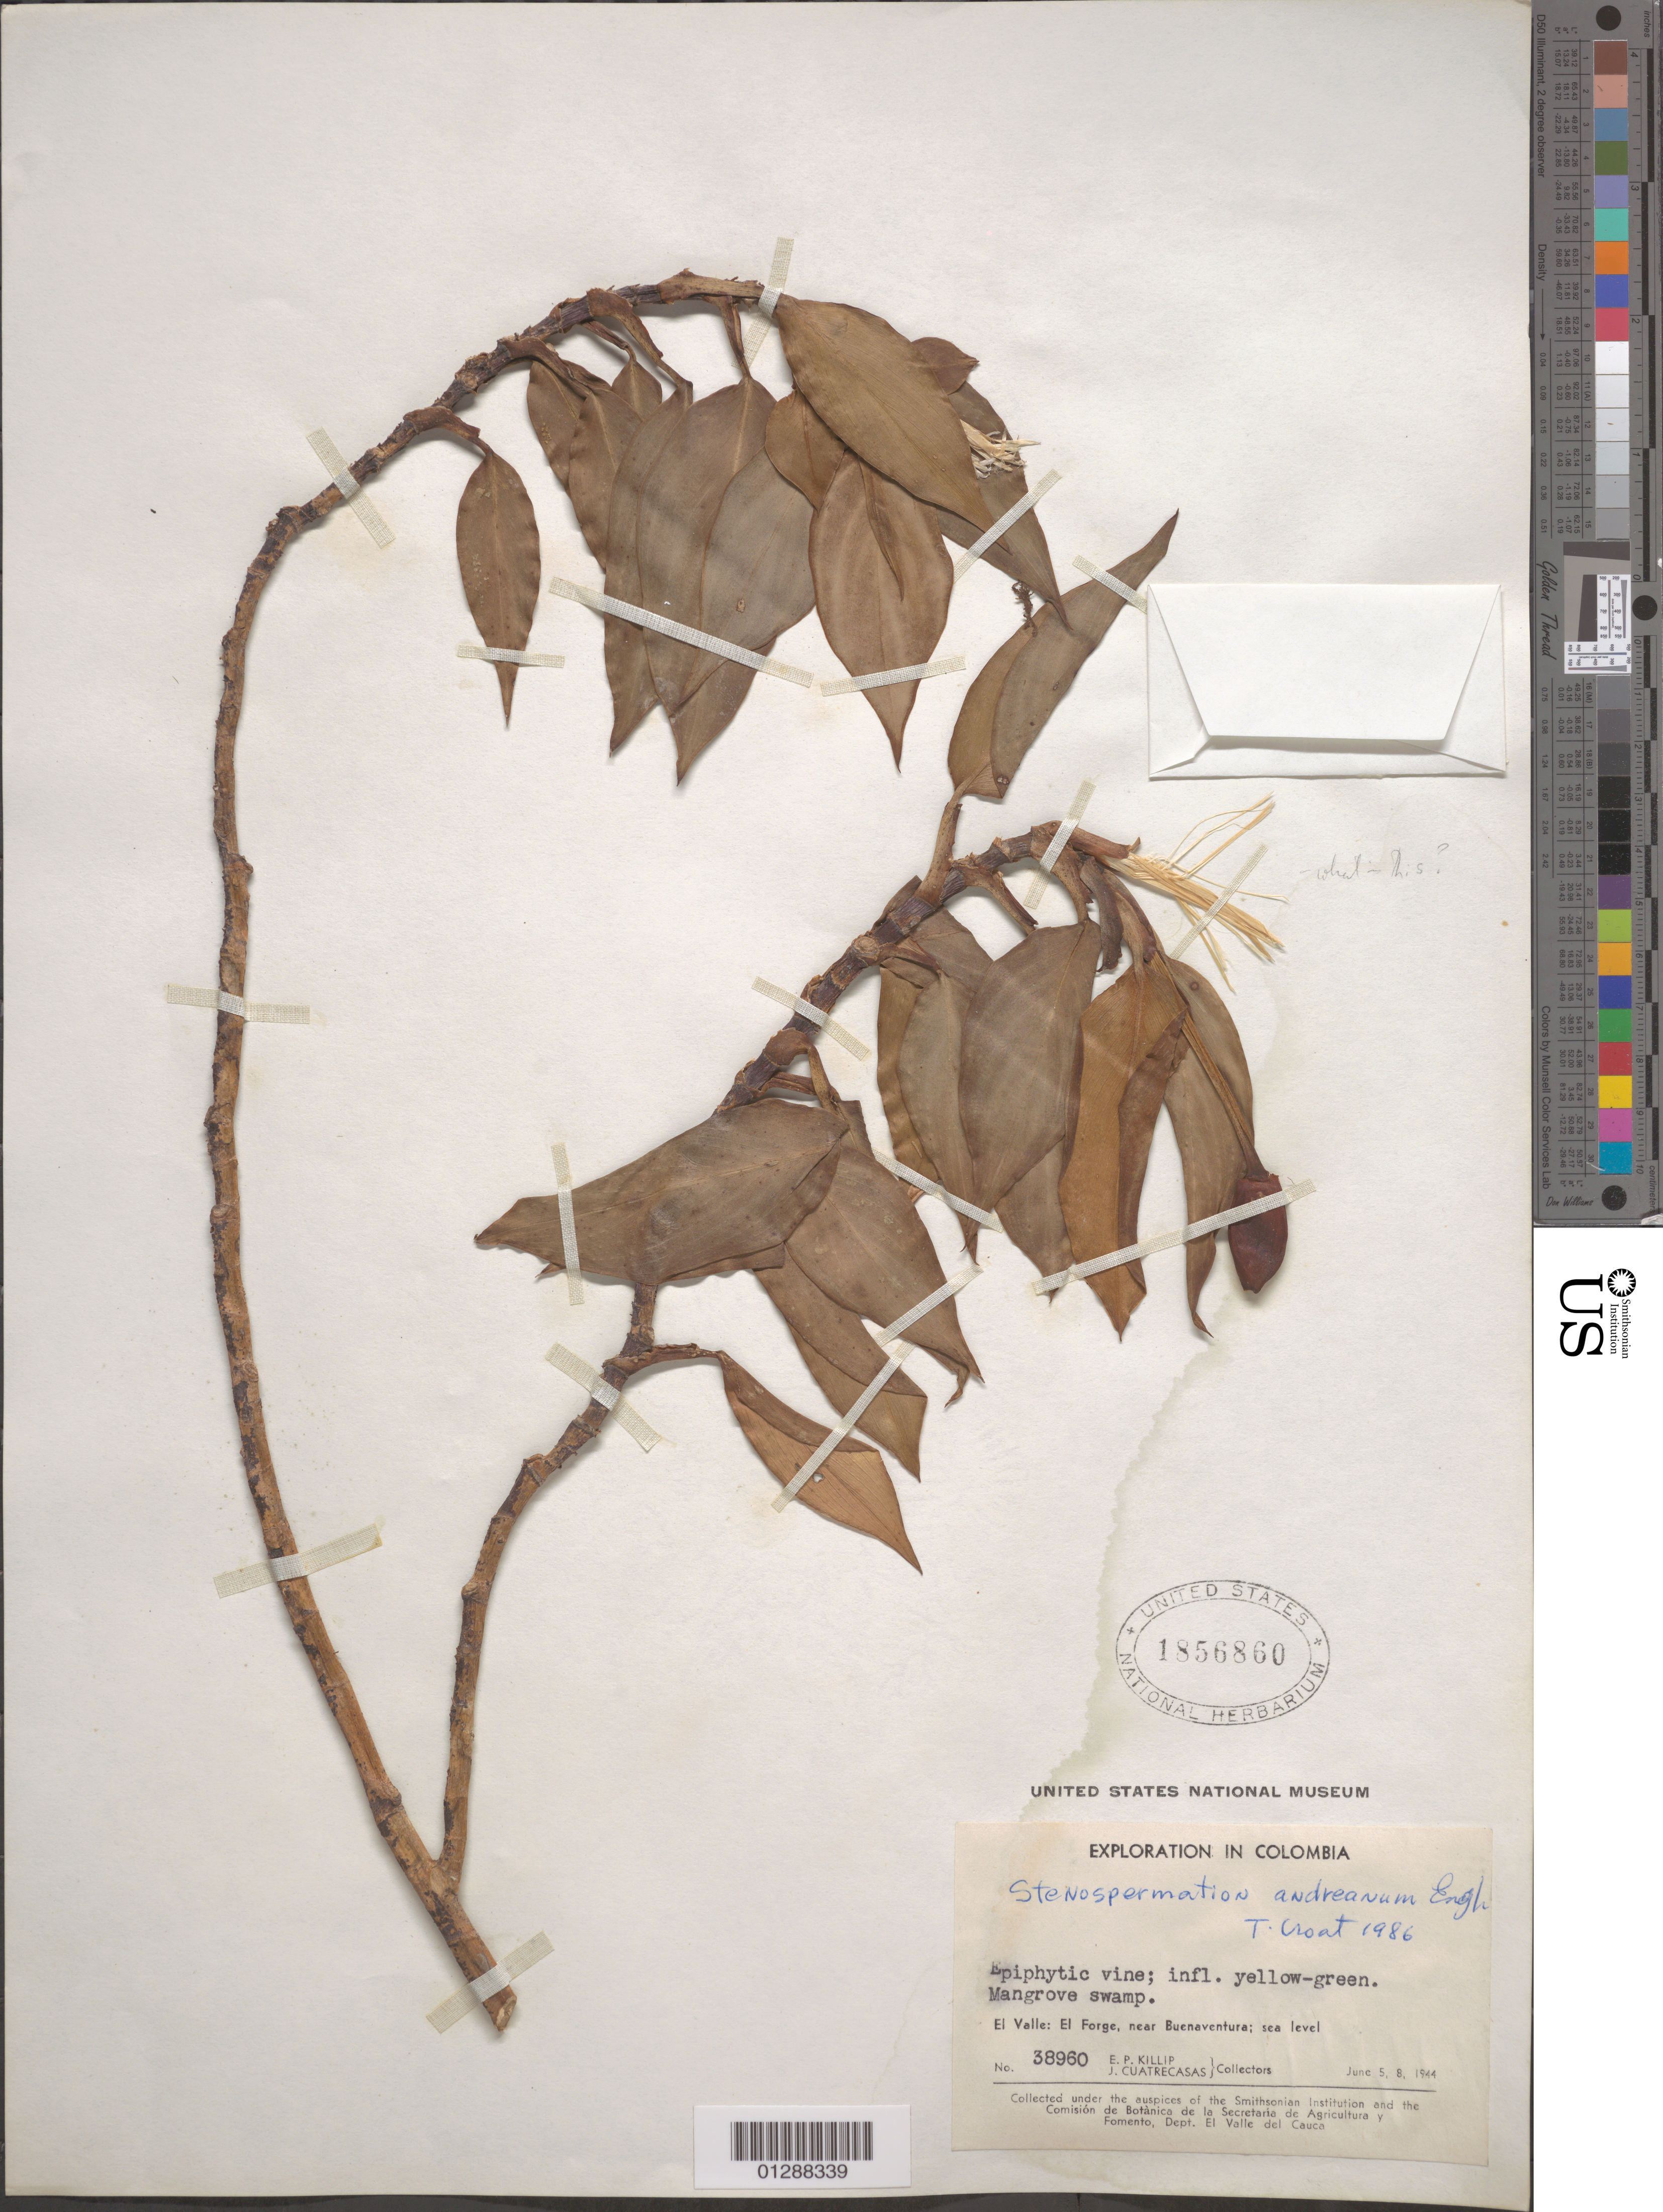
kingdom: Plantae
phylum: Tracheophyta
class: Liliopsida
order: Alismatales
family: Araceae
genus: Stenospermation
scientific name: Stenospermation andreanum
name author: Engl.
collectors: E. P. Killip & J. Cuatrecasas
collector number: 38960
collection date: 1944-06-05/1944-06-08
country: Colombia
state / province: Valle del Cauca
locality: El Valle: El Forge, near Buenaventura.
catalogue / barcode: US 1856860